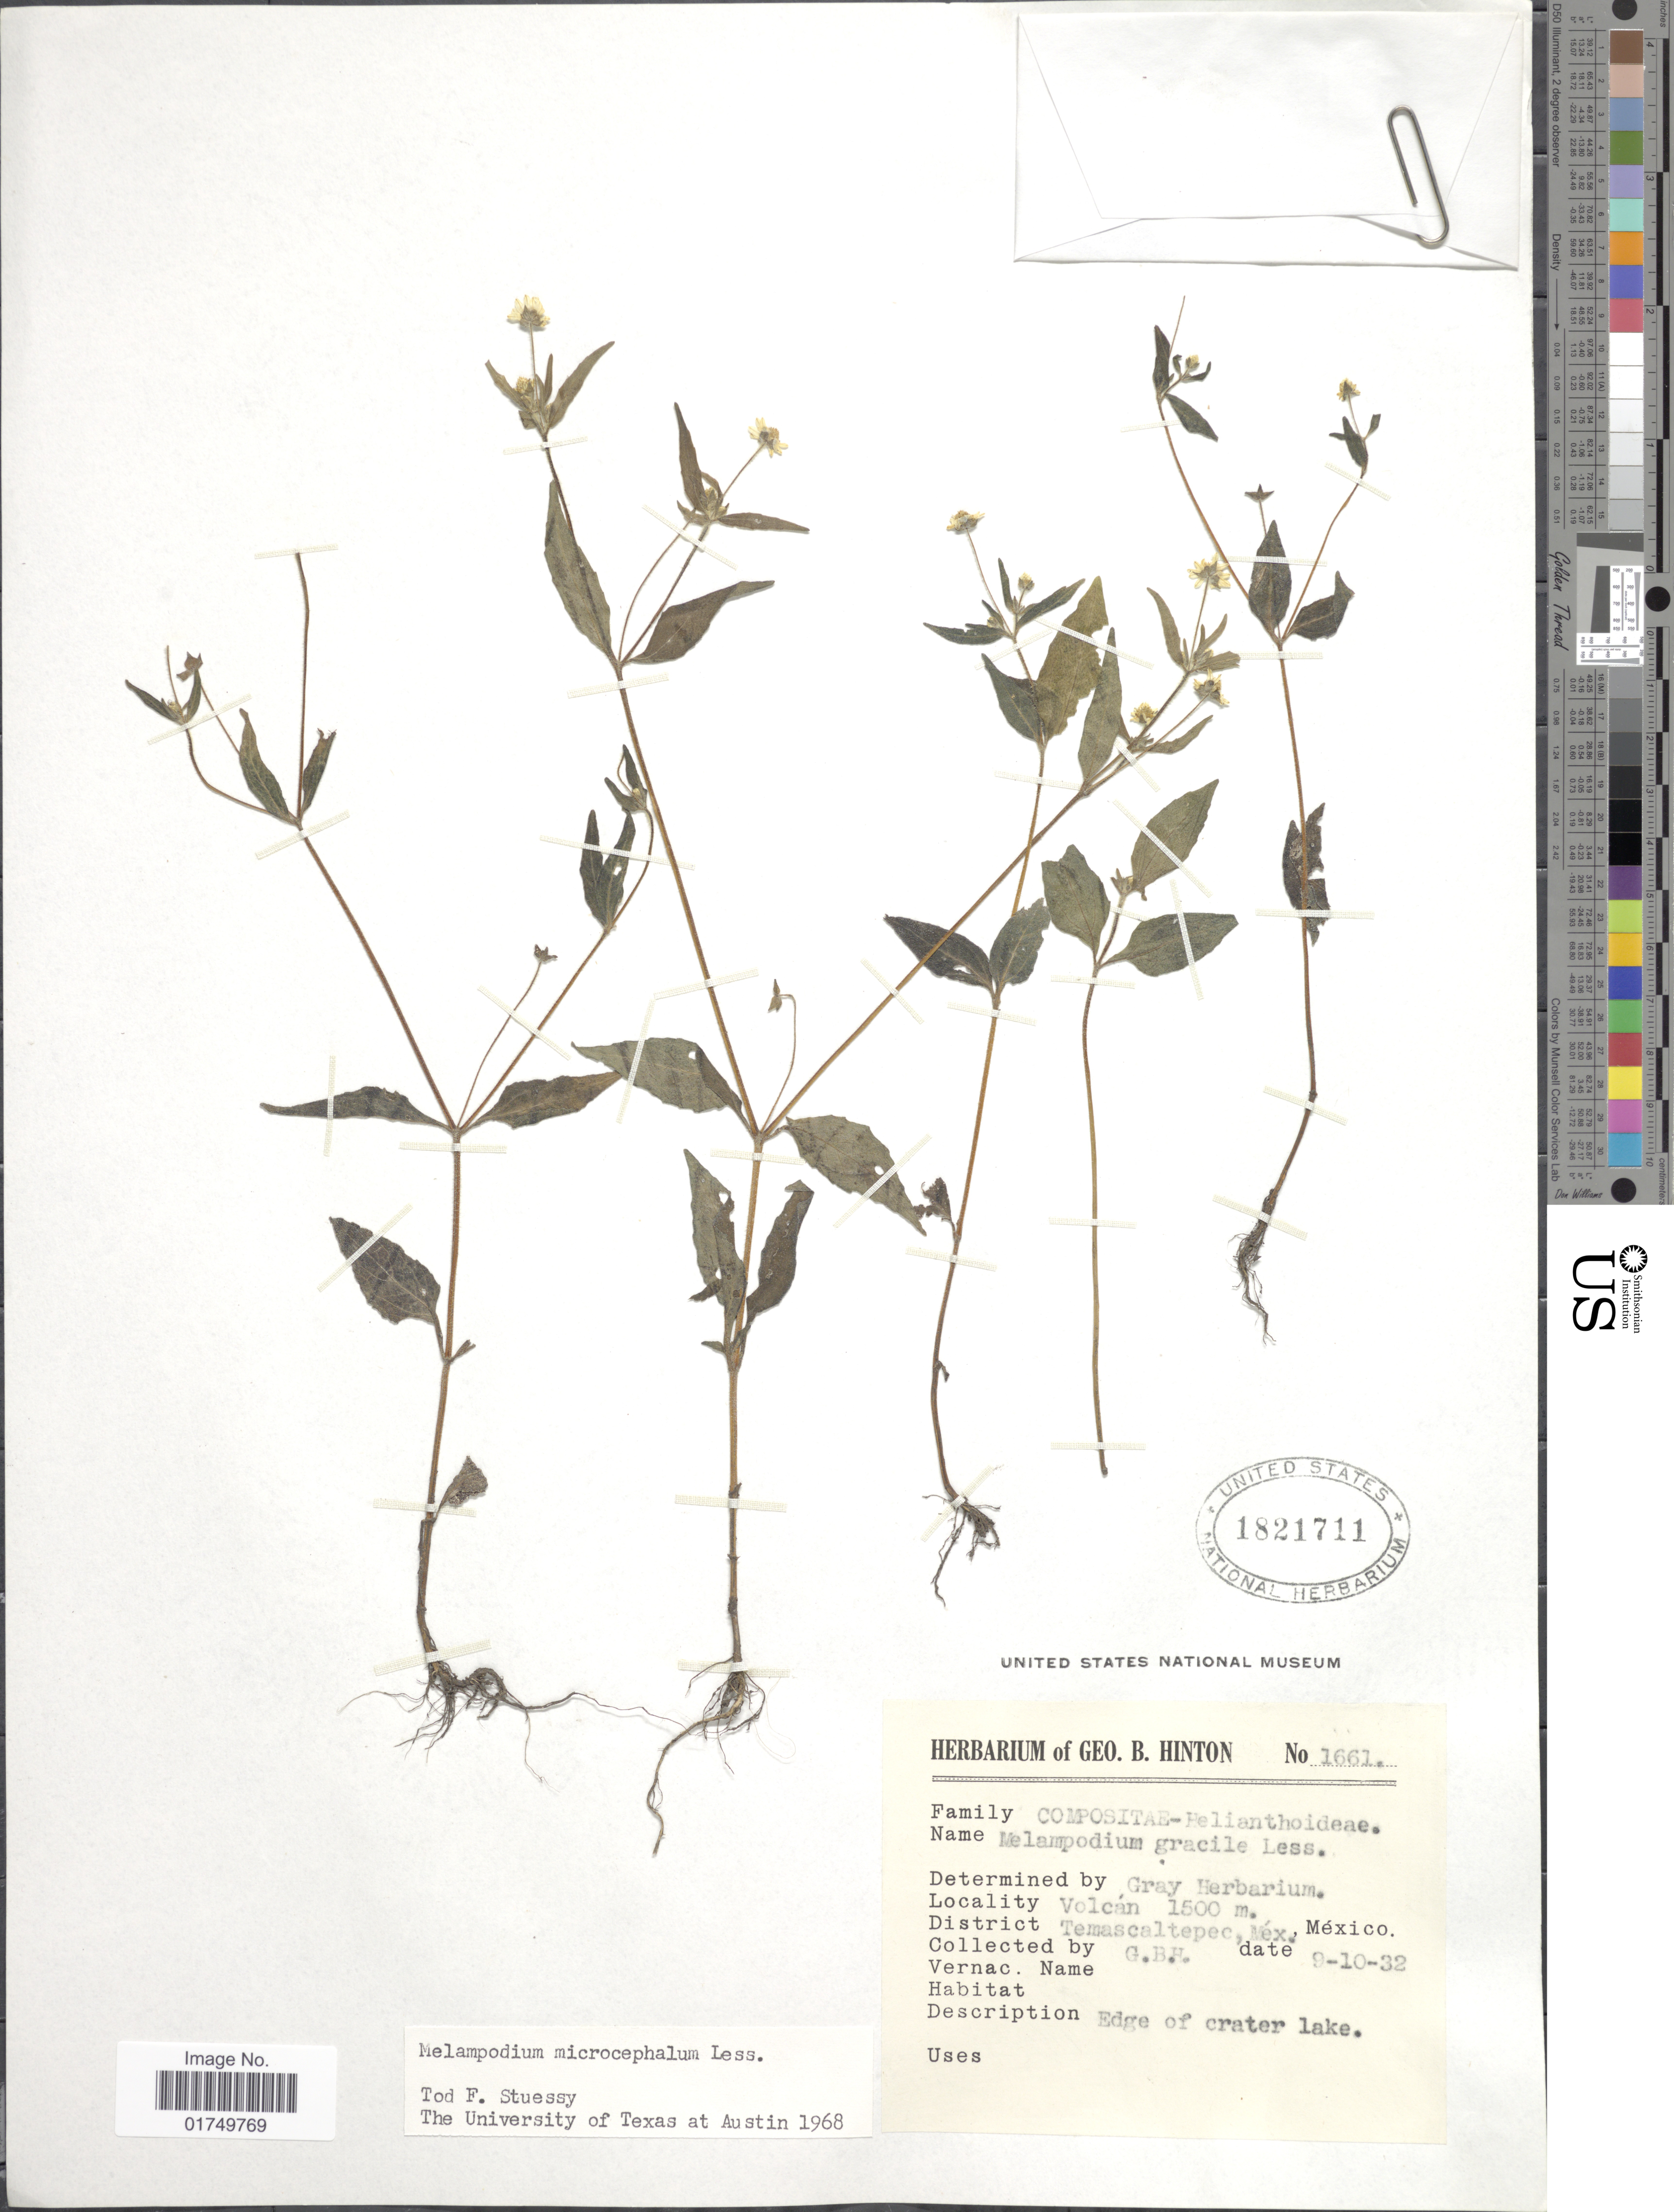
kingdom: Plantae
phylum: Tracheophyta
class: Magnoliopsida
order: Asterales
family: Asteraceae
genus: Melampodium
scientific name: Melampodium microcephalum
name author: Less.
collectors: G. B. Hinton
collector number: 1661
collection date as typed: Transcribed d/m/y: 10/9/32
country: Mexico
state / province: México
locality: Volcán. District Temascaltepec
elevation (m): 1500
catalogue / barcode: US 1821711